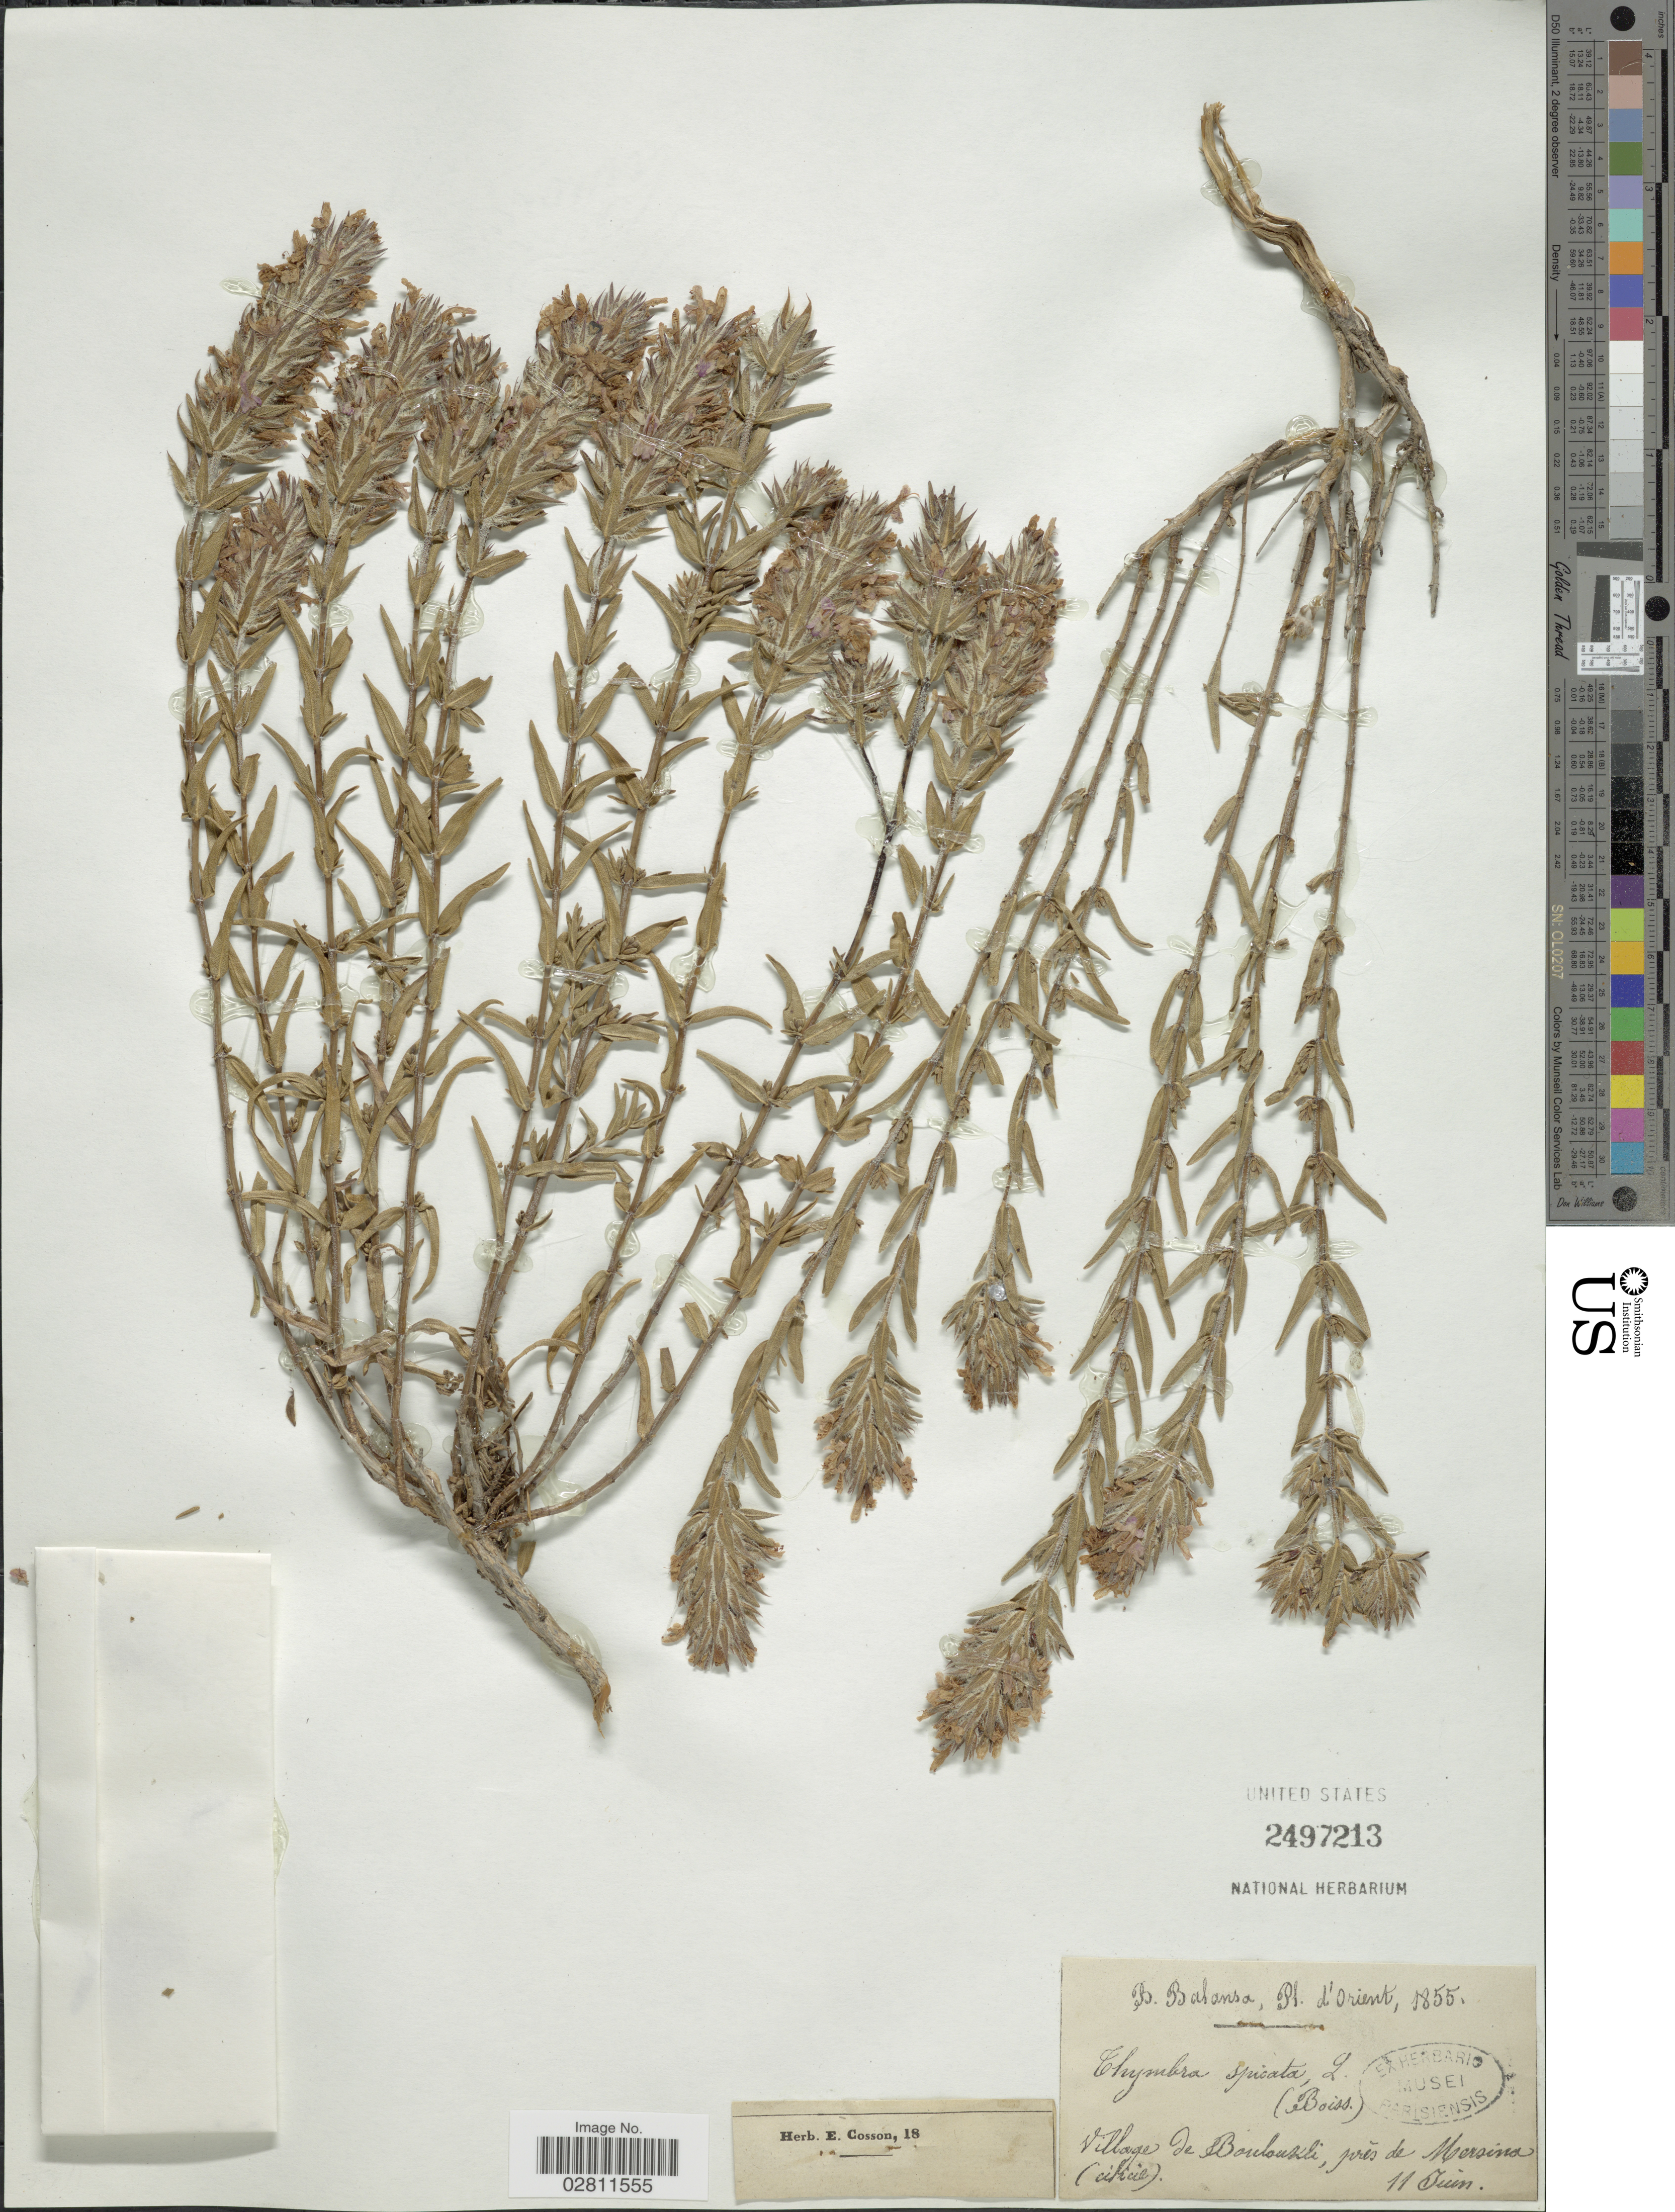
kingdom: Plantae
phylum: Tracheophyta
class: Magnoliopsida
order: Lamiales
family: Lamiaceae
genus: Thymbra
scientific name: Thymbra spicata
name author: L.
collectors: B. Balansa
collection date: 1855-06-11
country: Turkey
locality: Orient. Village de Bouloukli [interpreted], près de Mersina (cilicie)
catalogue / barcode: US 2497213